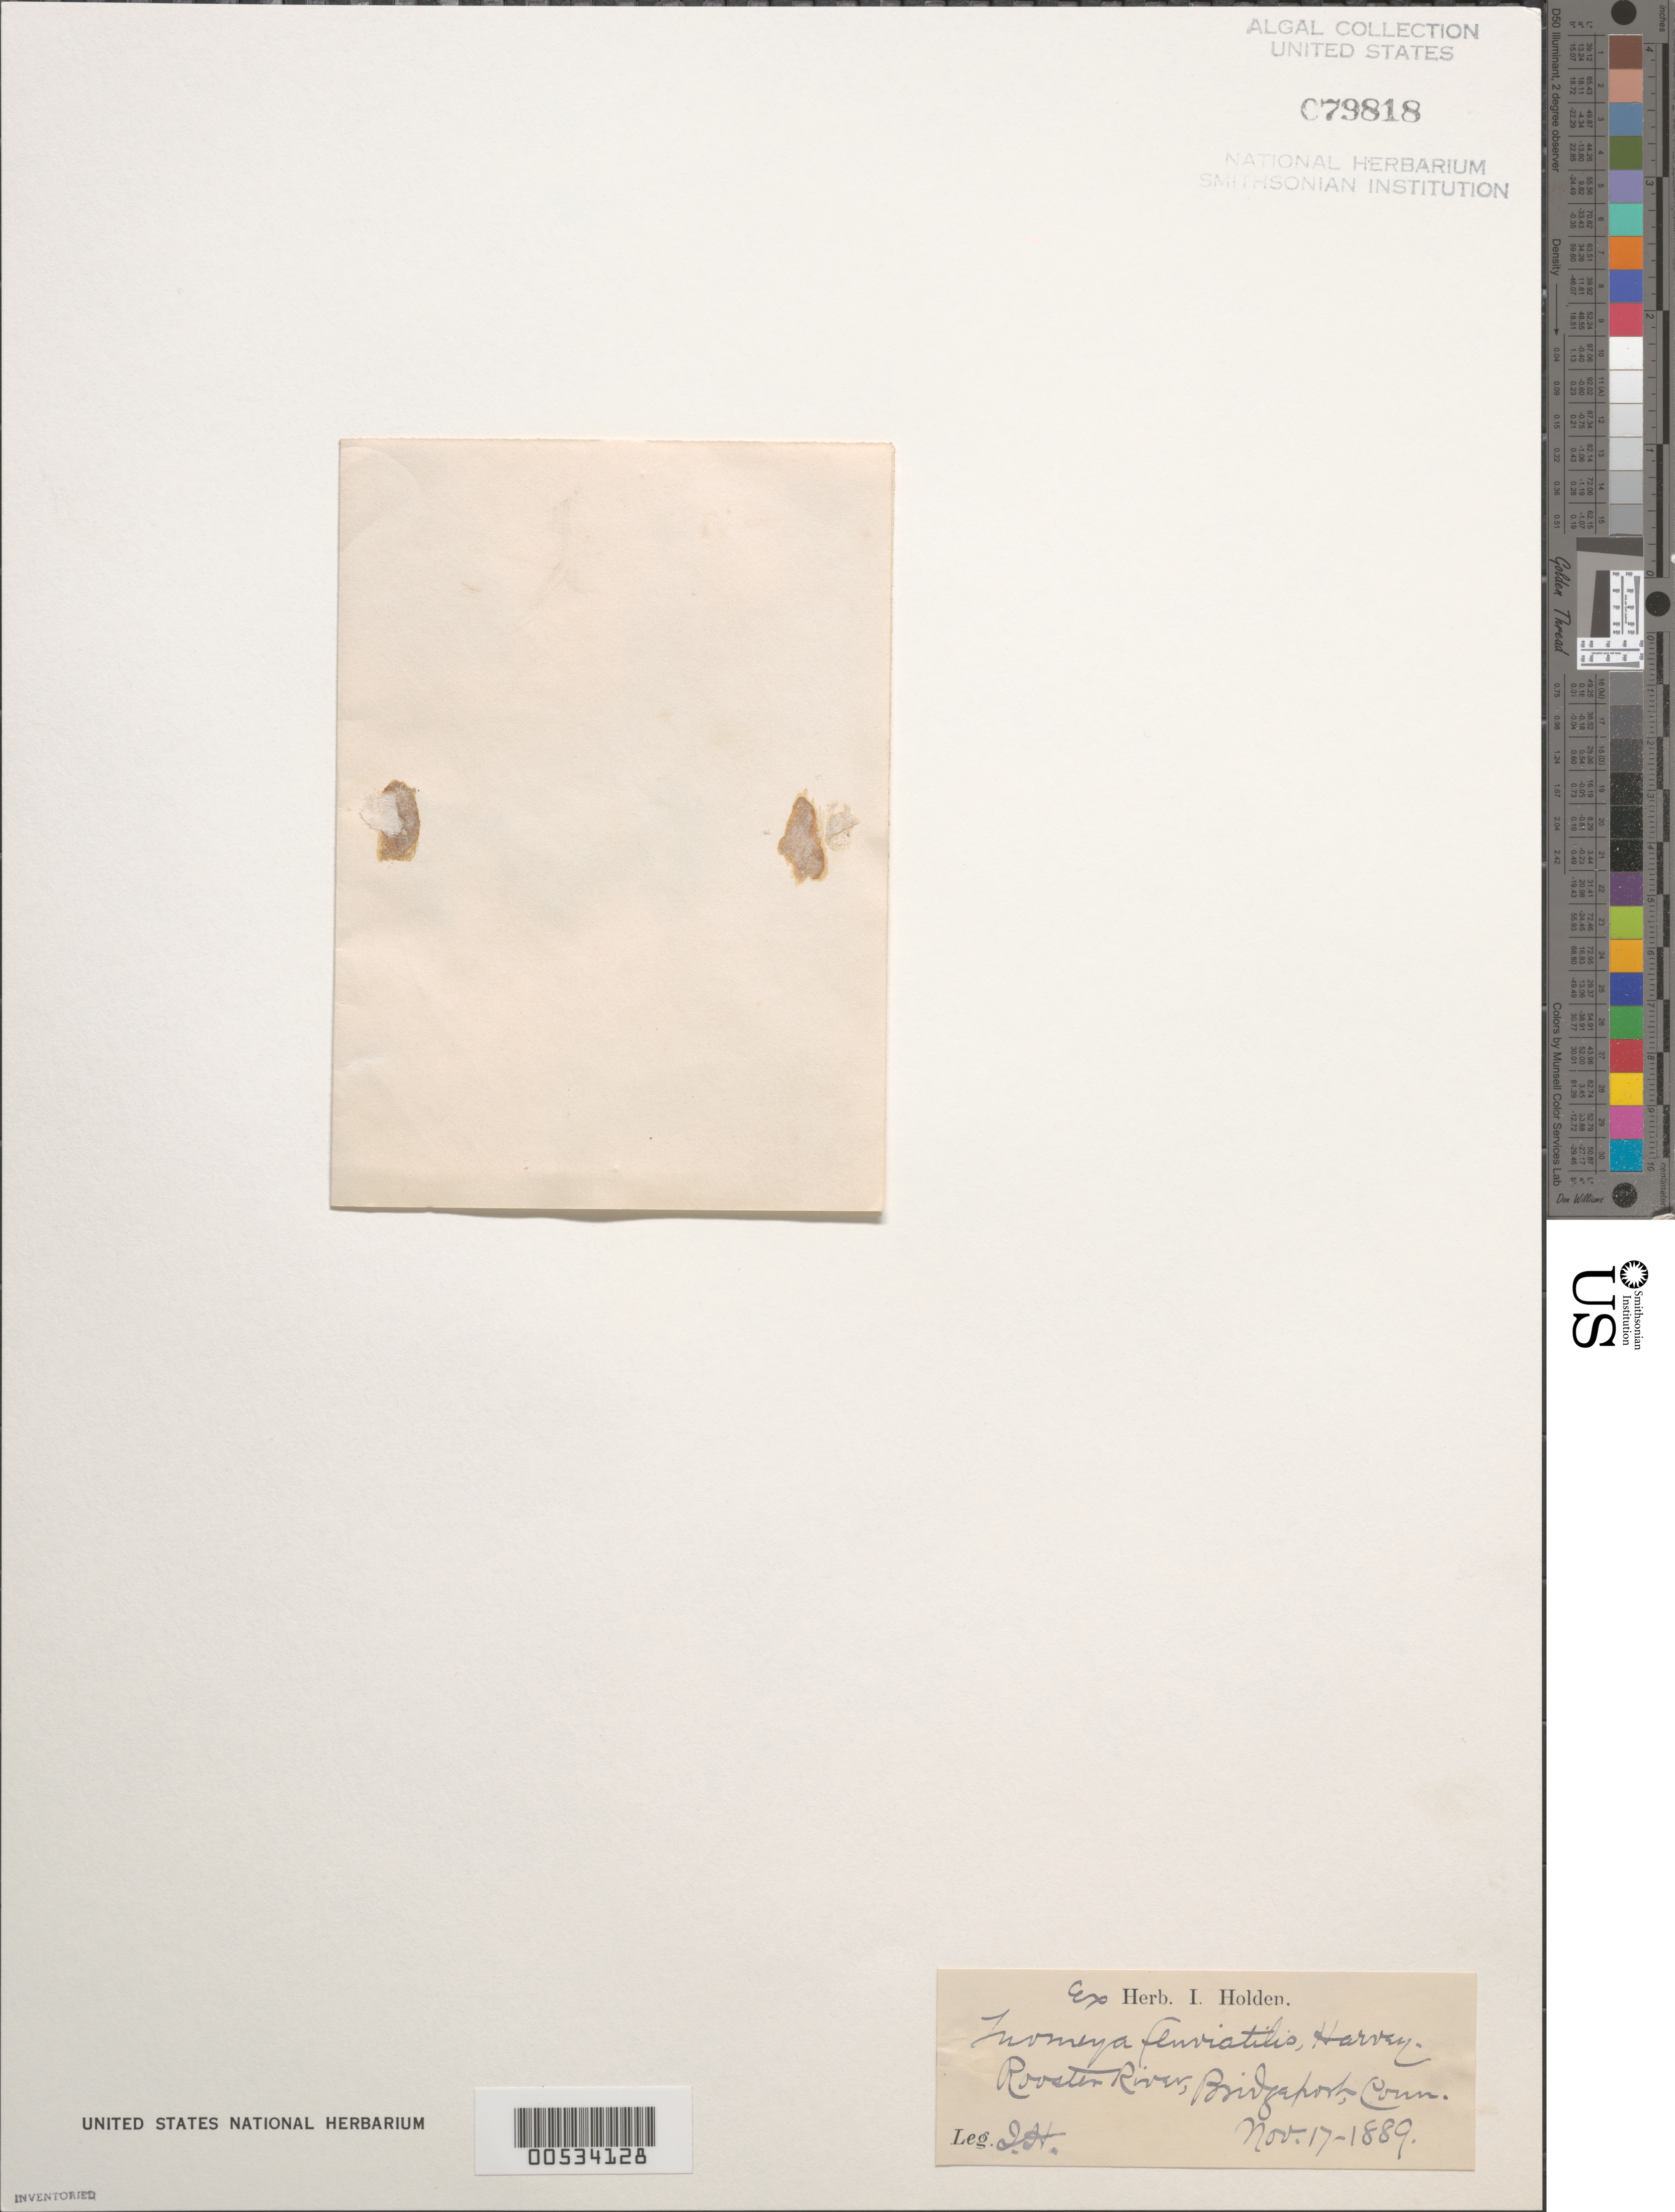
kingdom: Plantae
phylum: Rhodophyta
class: Florideophyceae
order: Batrachospermales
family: Batrachospermaceae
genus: Tuomeya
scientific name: Tuomeya americana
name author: (Kütz.) Papenf.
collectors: I. Holden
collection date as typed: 17 Nov 1889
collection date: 1889-11-17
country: United States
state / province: Connecticut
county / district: Fairfield County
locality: Bridgeport, Rooster River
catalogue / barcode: US 79818